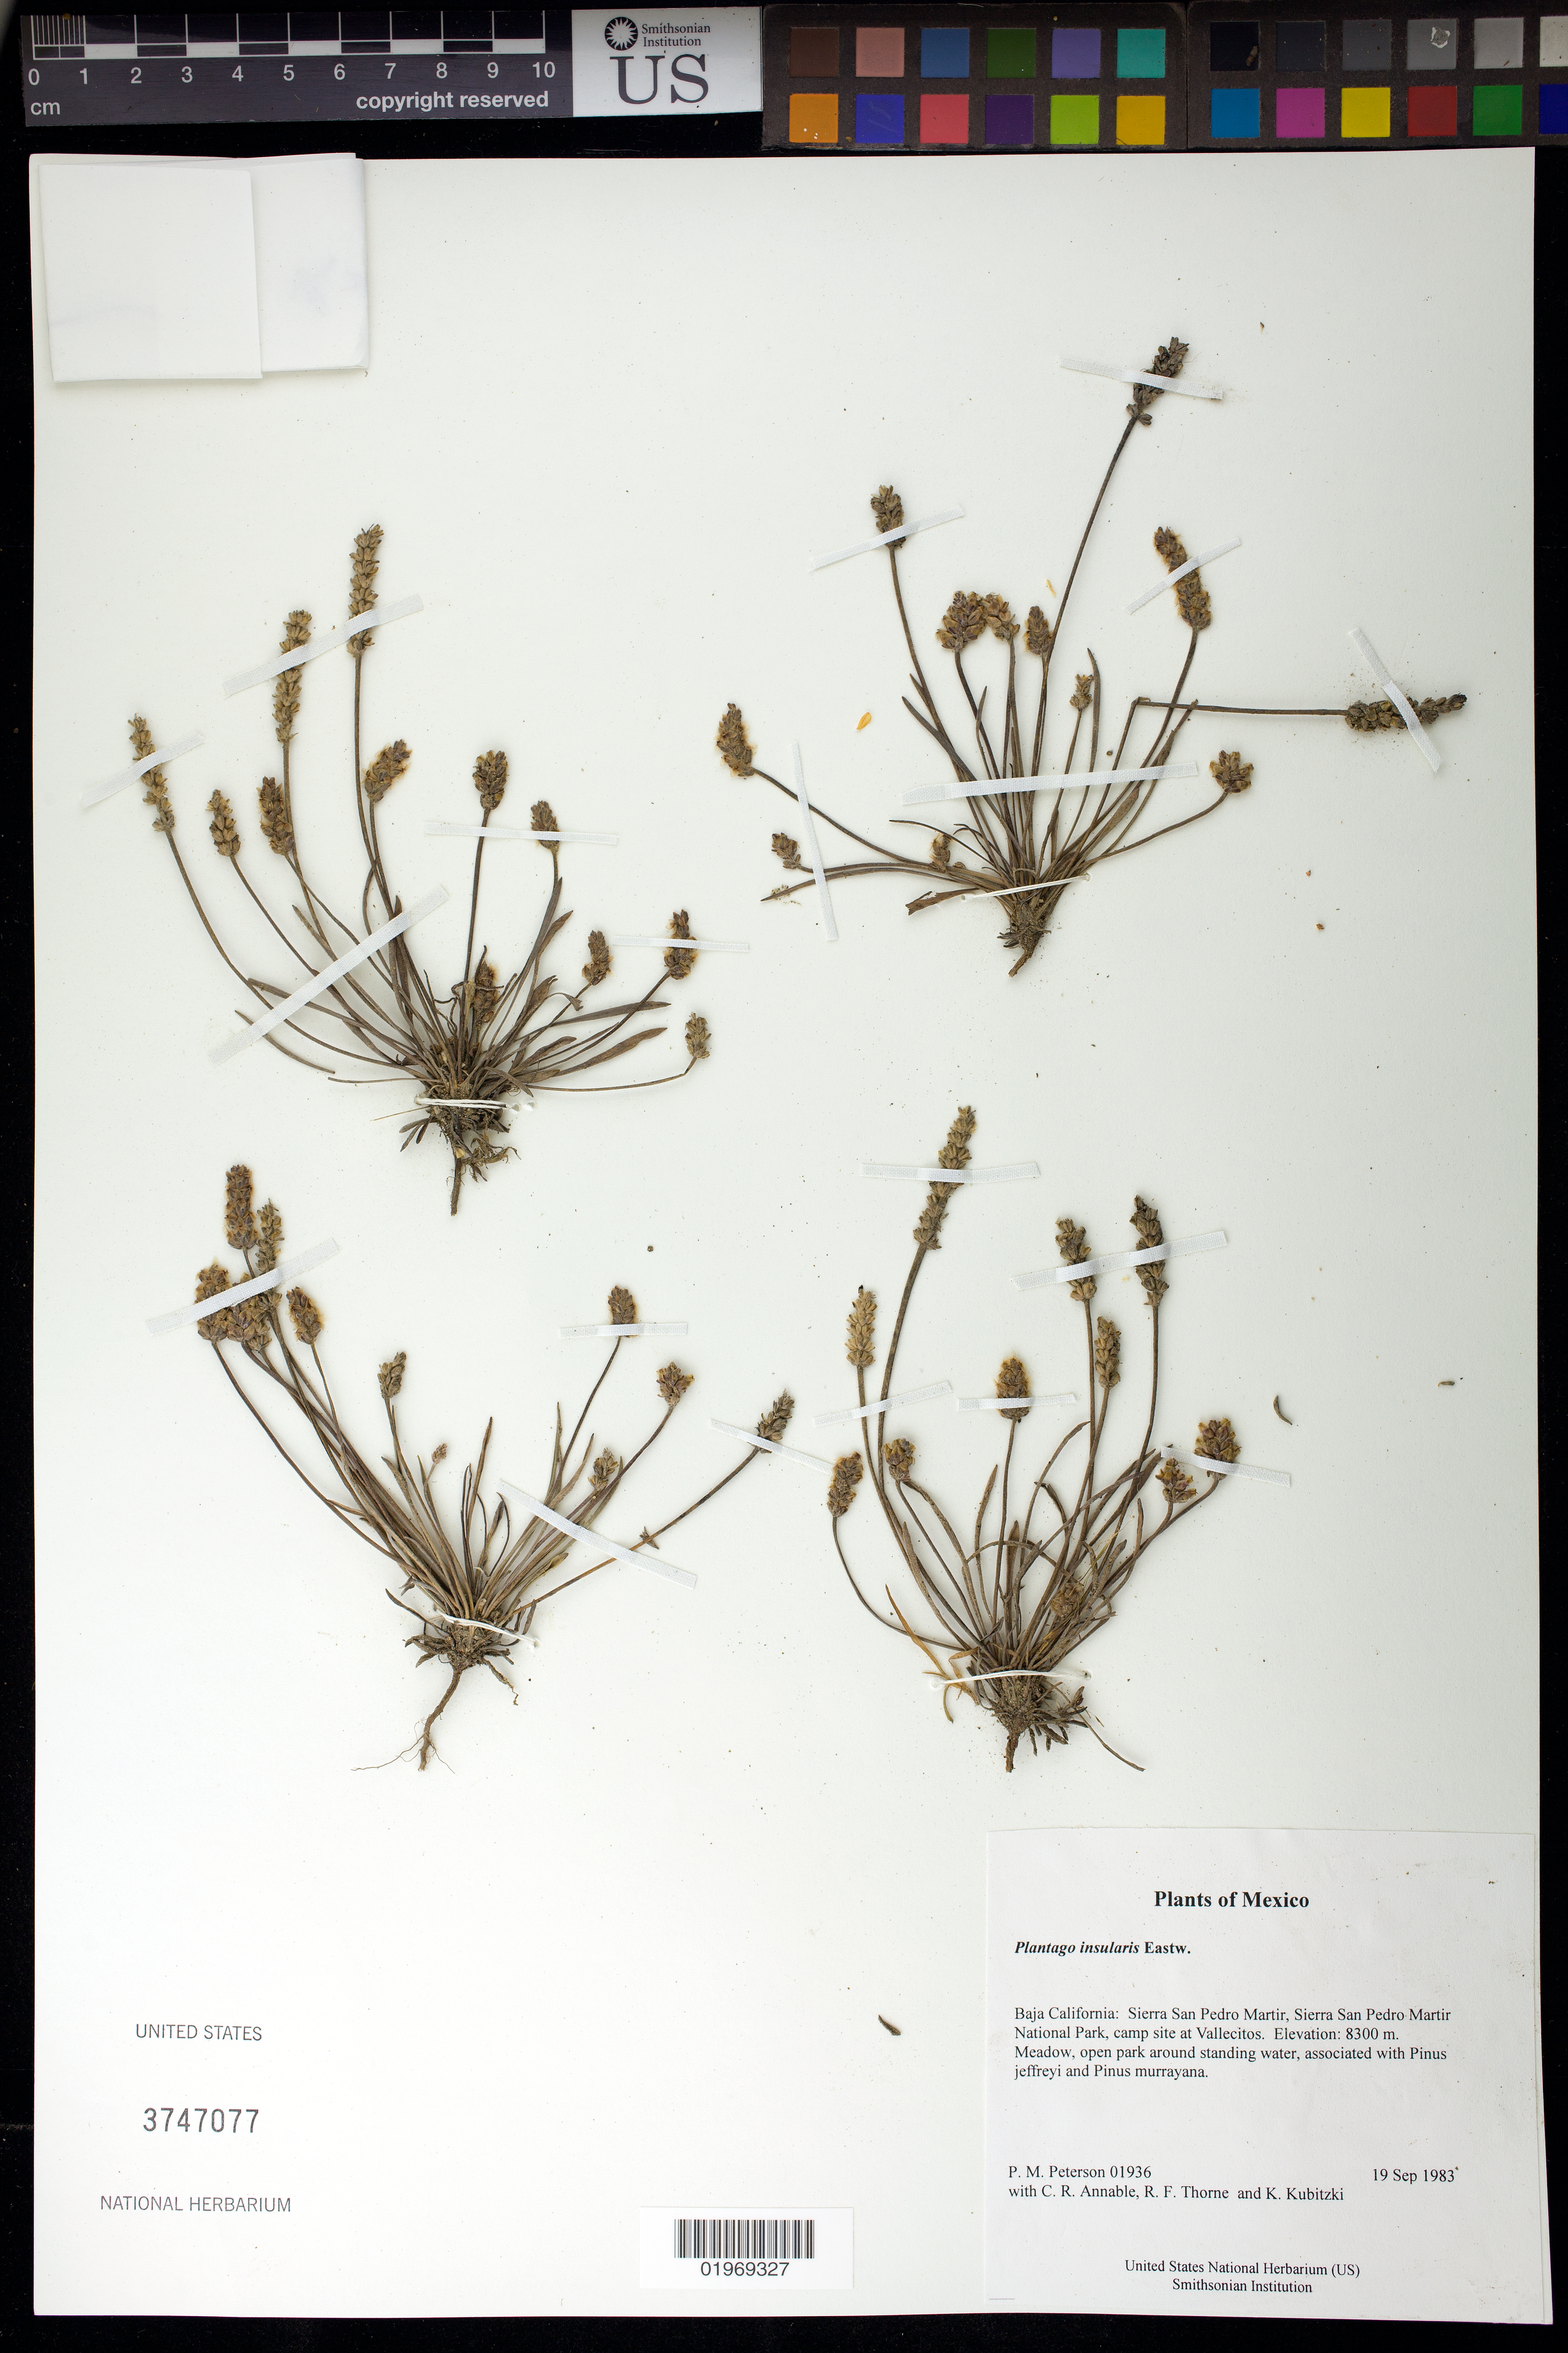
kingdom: Plantae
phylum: Tracheophyta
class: Magnoliopsida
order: Lamiales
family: Plantaginaceae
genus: Plantago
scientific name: Plantago insularis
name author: Eastw.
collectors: P. M. Peterson, C. R. Annable, R. F. Thorne & K. Kubitzki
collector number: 01936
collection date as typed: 19 Sep 1983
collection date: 1983-09-19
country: Mexico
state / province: Baja California Norte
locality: Sierra San Pedro Martir, Sierra San Pedro Martir National Park, camp site at Vallecitos.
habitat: Meadow, open park around standing water, associated with Pinus jeffreyi and Pinus murrayana.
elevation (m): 8300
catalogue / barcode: US 3747077